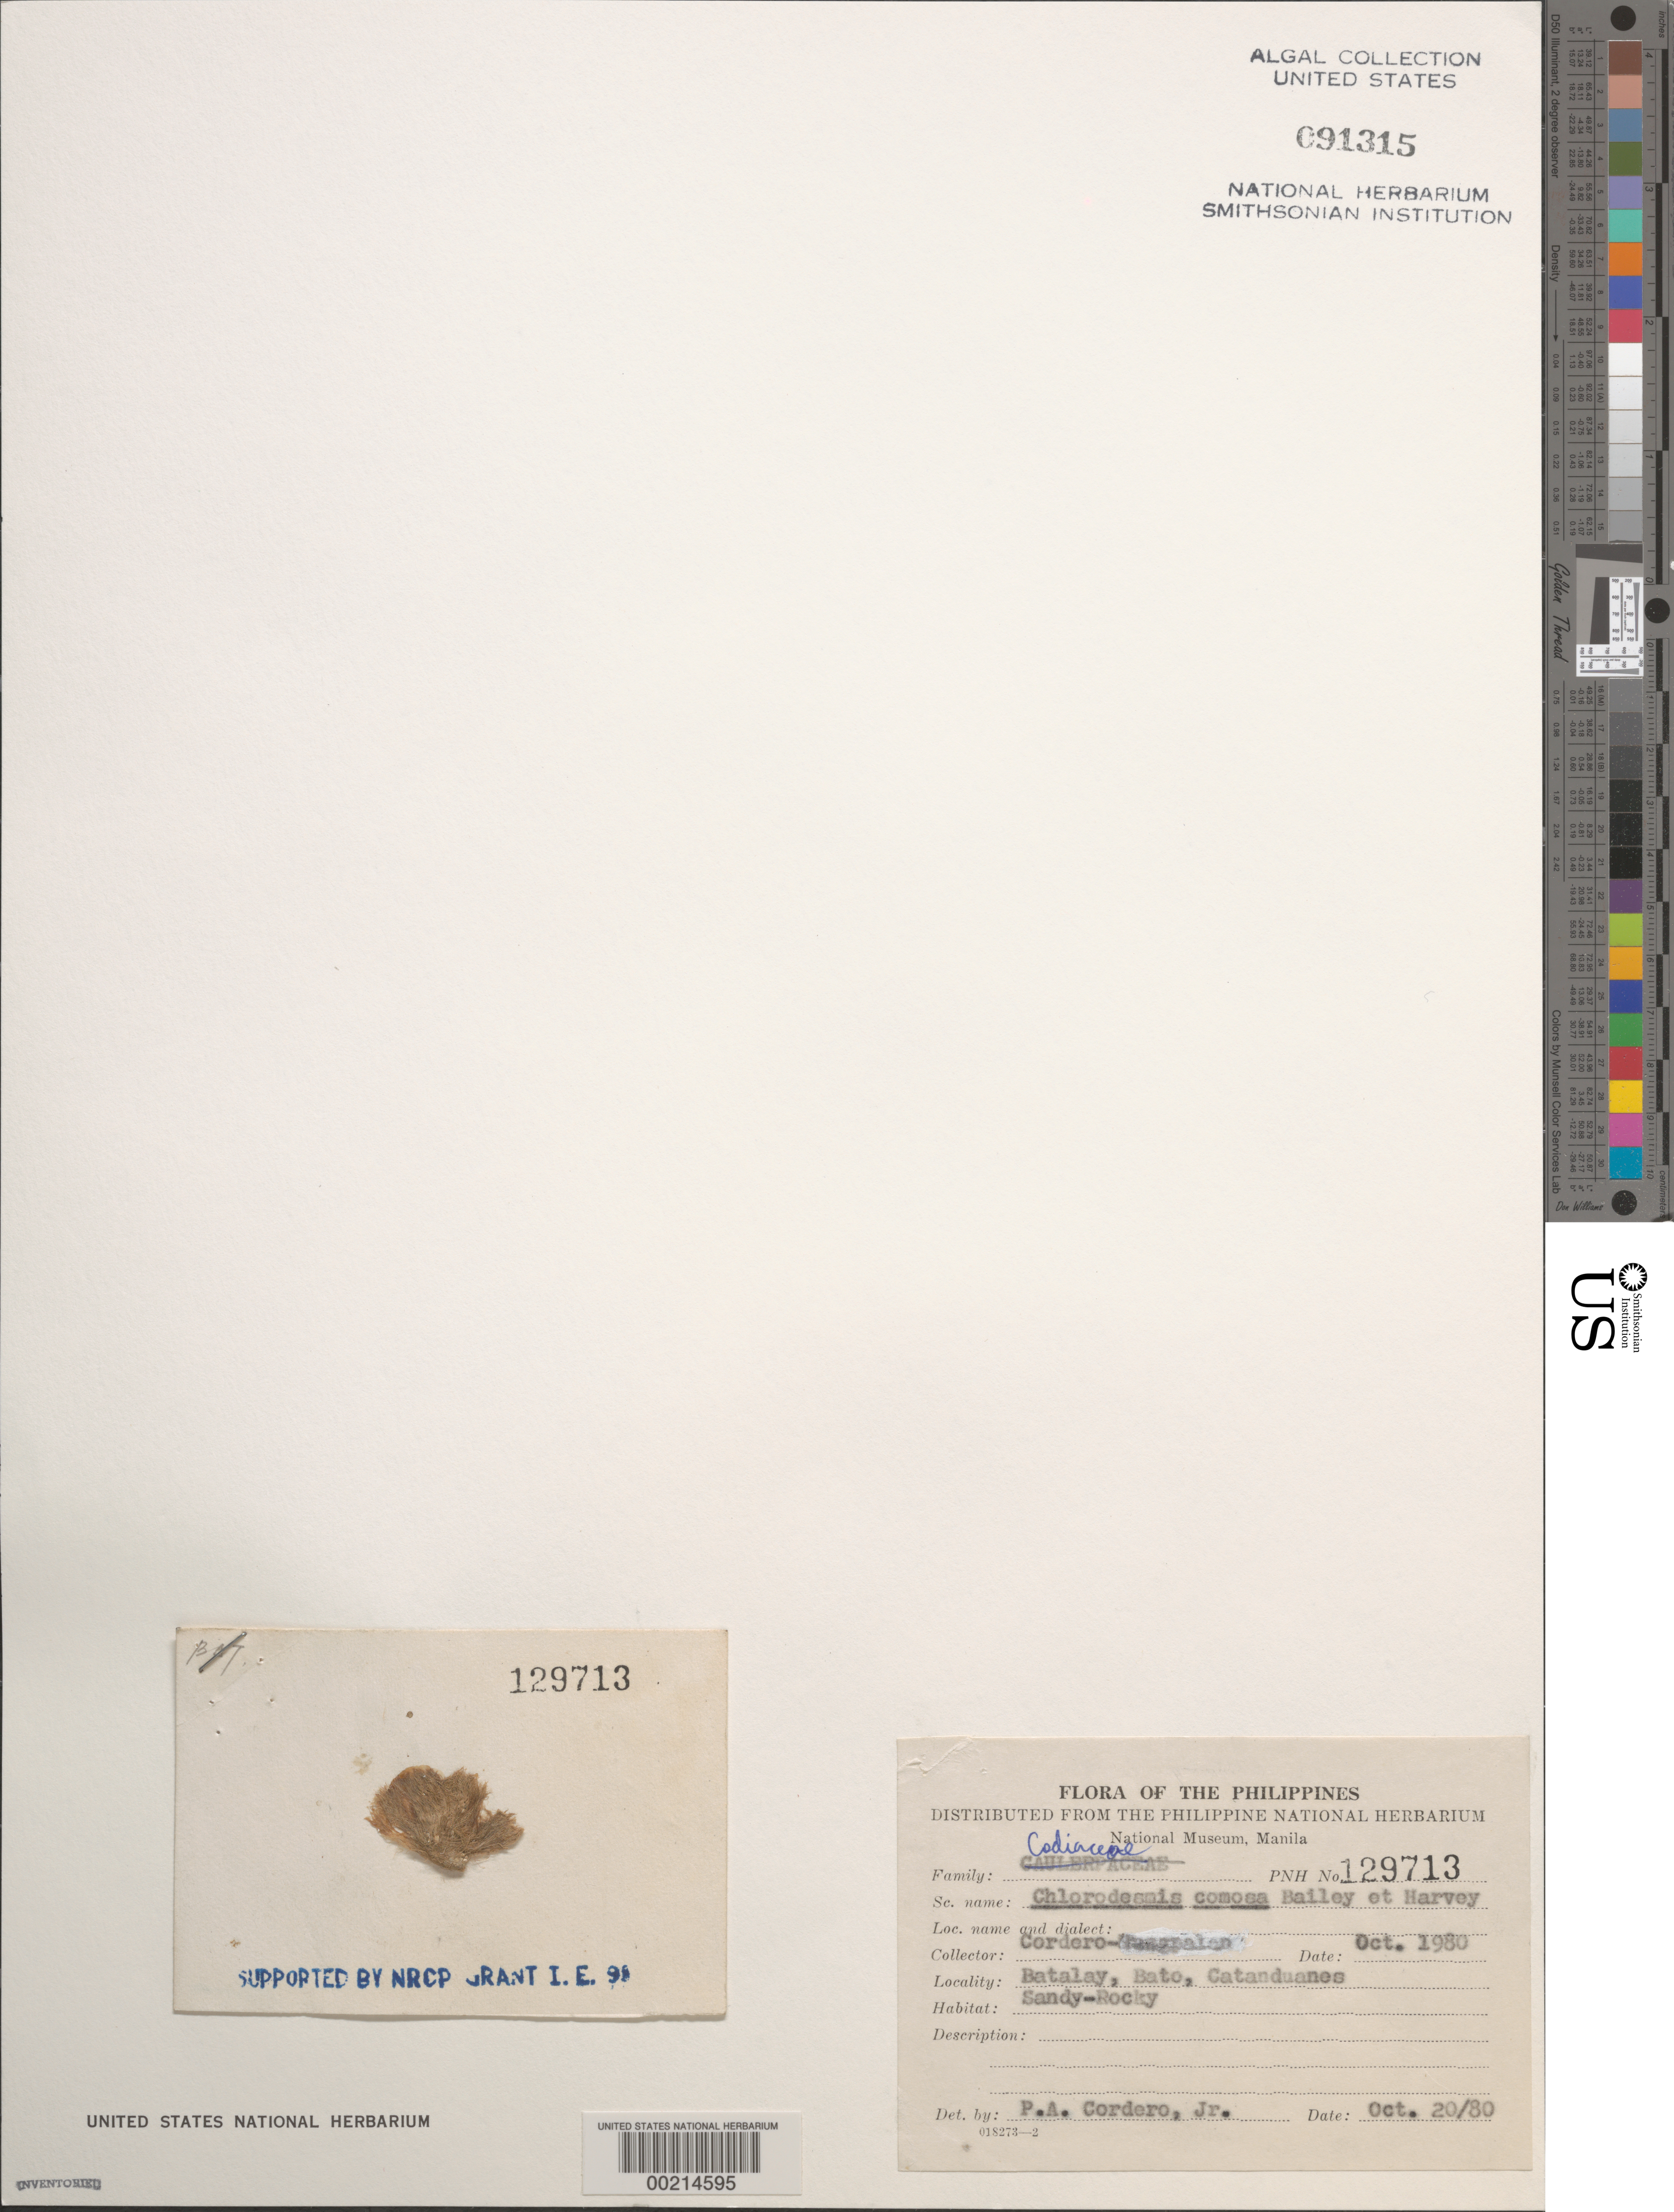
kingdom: Plantae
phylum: Chlorophyta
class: Ulvophyceae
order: Bryopsidales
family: Udoteaceae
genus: Chlorodesmis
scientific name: Chlorodesmis fastigiata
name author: (C. Agardh) S.C. Ducker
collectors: P. A. Cordero & A. Tungpalan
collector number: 129713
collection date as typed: Oct 1980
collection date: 1980-10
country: Philippines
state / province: Bicol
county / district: Catanduanes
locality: Batalay, bato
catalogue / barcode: US 91315